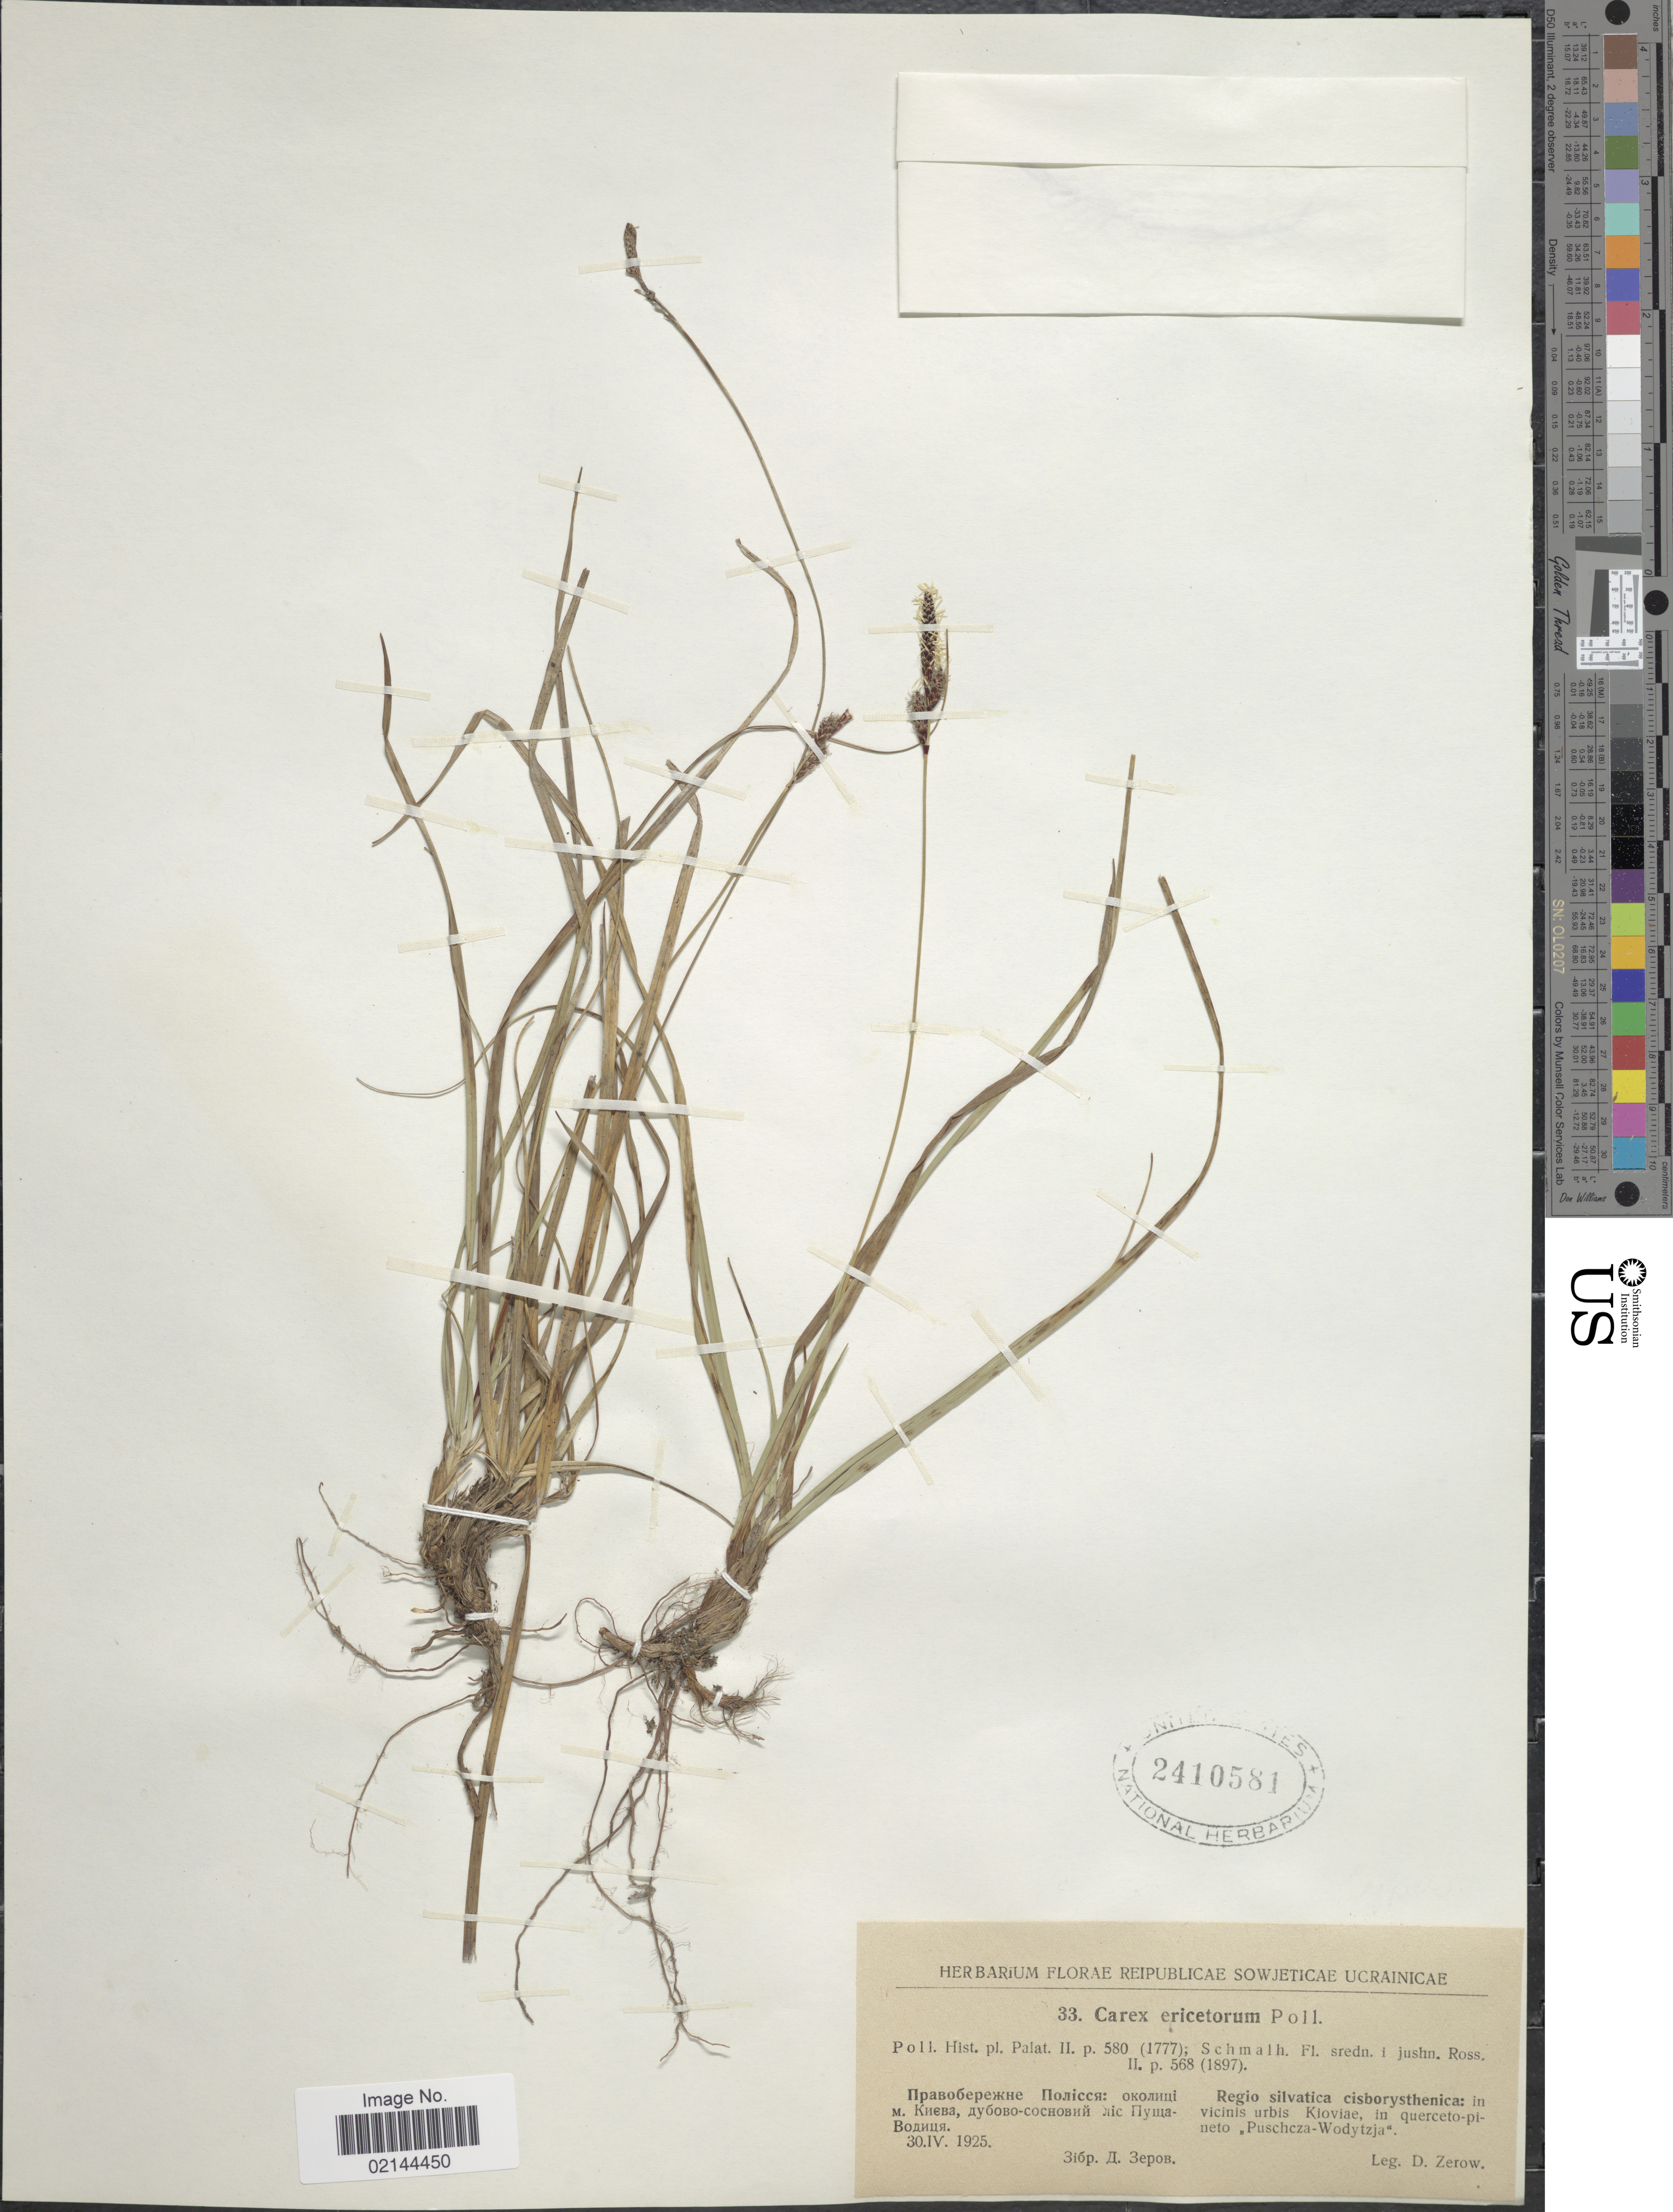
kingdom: Plantae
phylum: Tracheophyta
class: Liliopsida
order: Poales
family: Cyperaceae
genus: Carex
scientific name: Carex ericetorum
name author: Pollich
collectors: D. Zerow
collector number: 33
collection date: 1925-04-30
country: Ukraine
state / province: Kiev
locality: Regio silvatica cisborysthenica: in vicinis urbis Kioviae, in querceto-pineto Puschcza-Wodytzja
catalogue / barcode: US 2410581